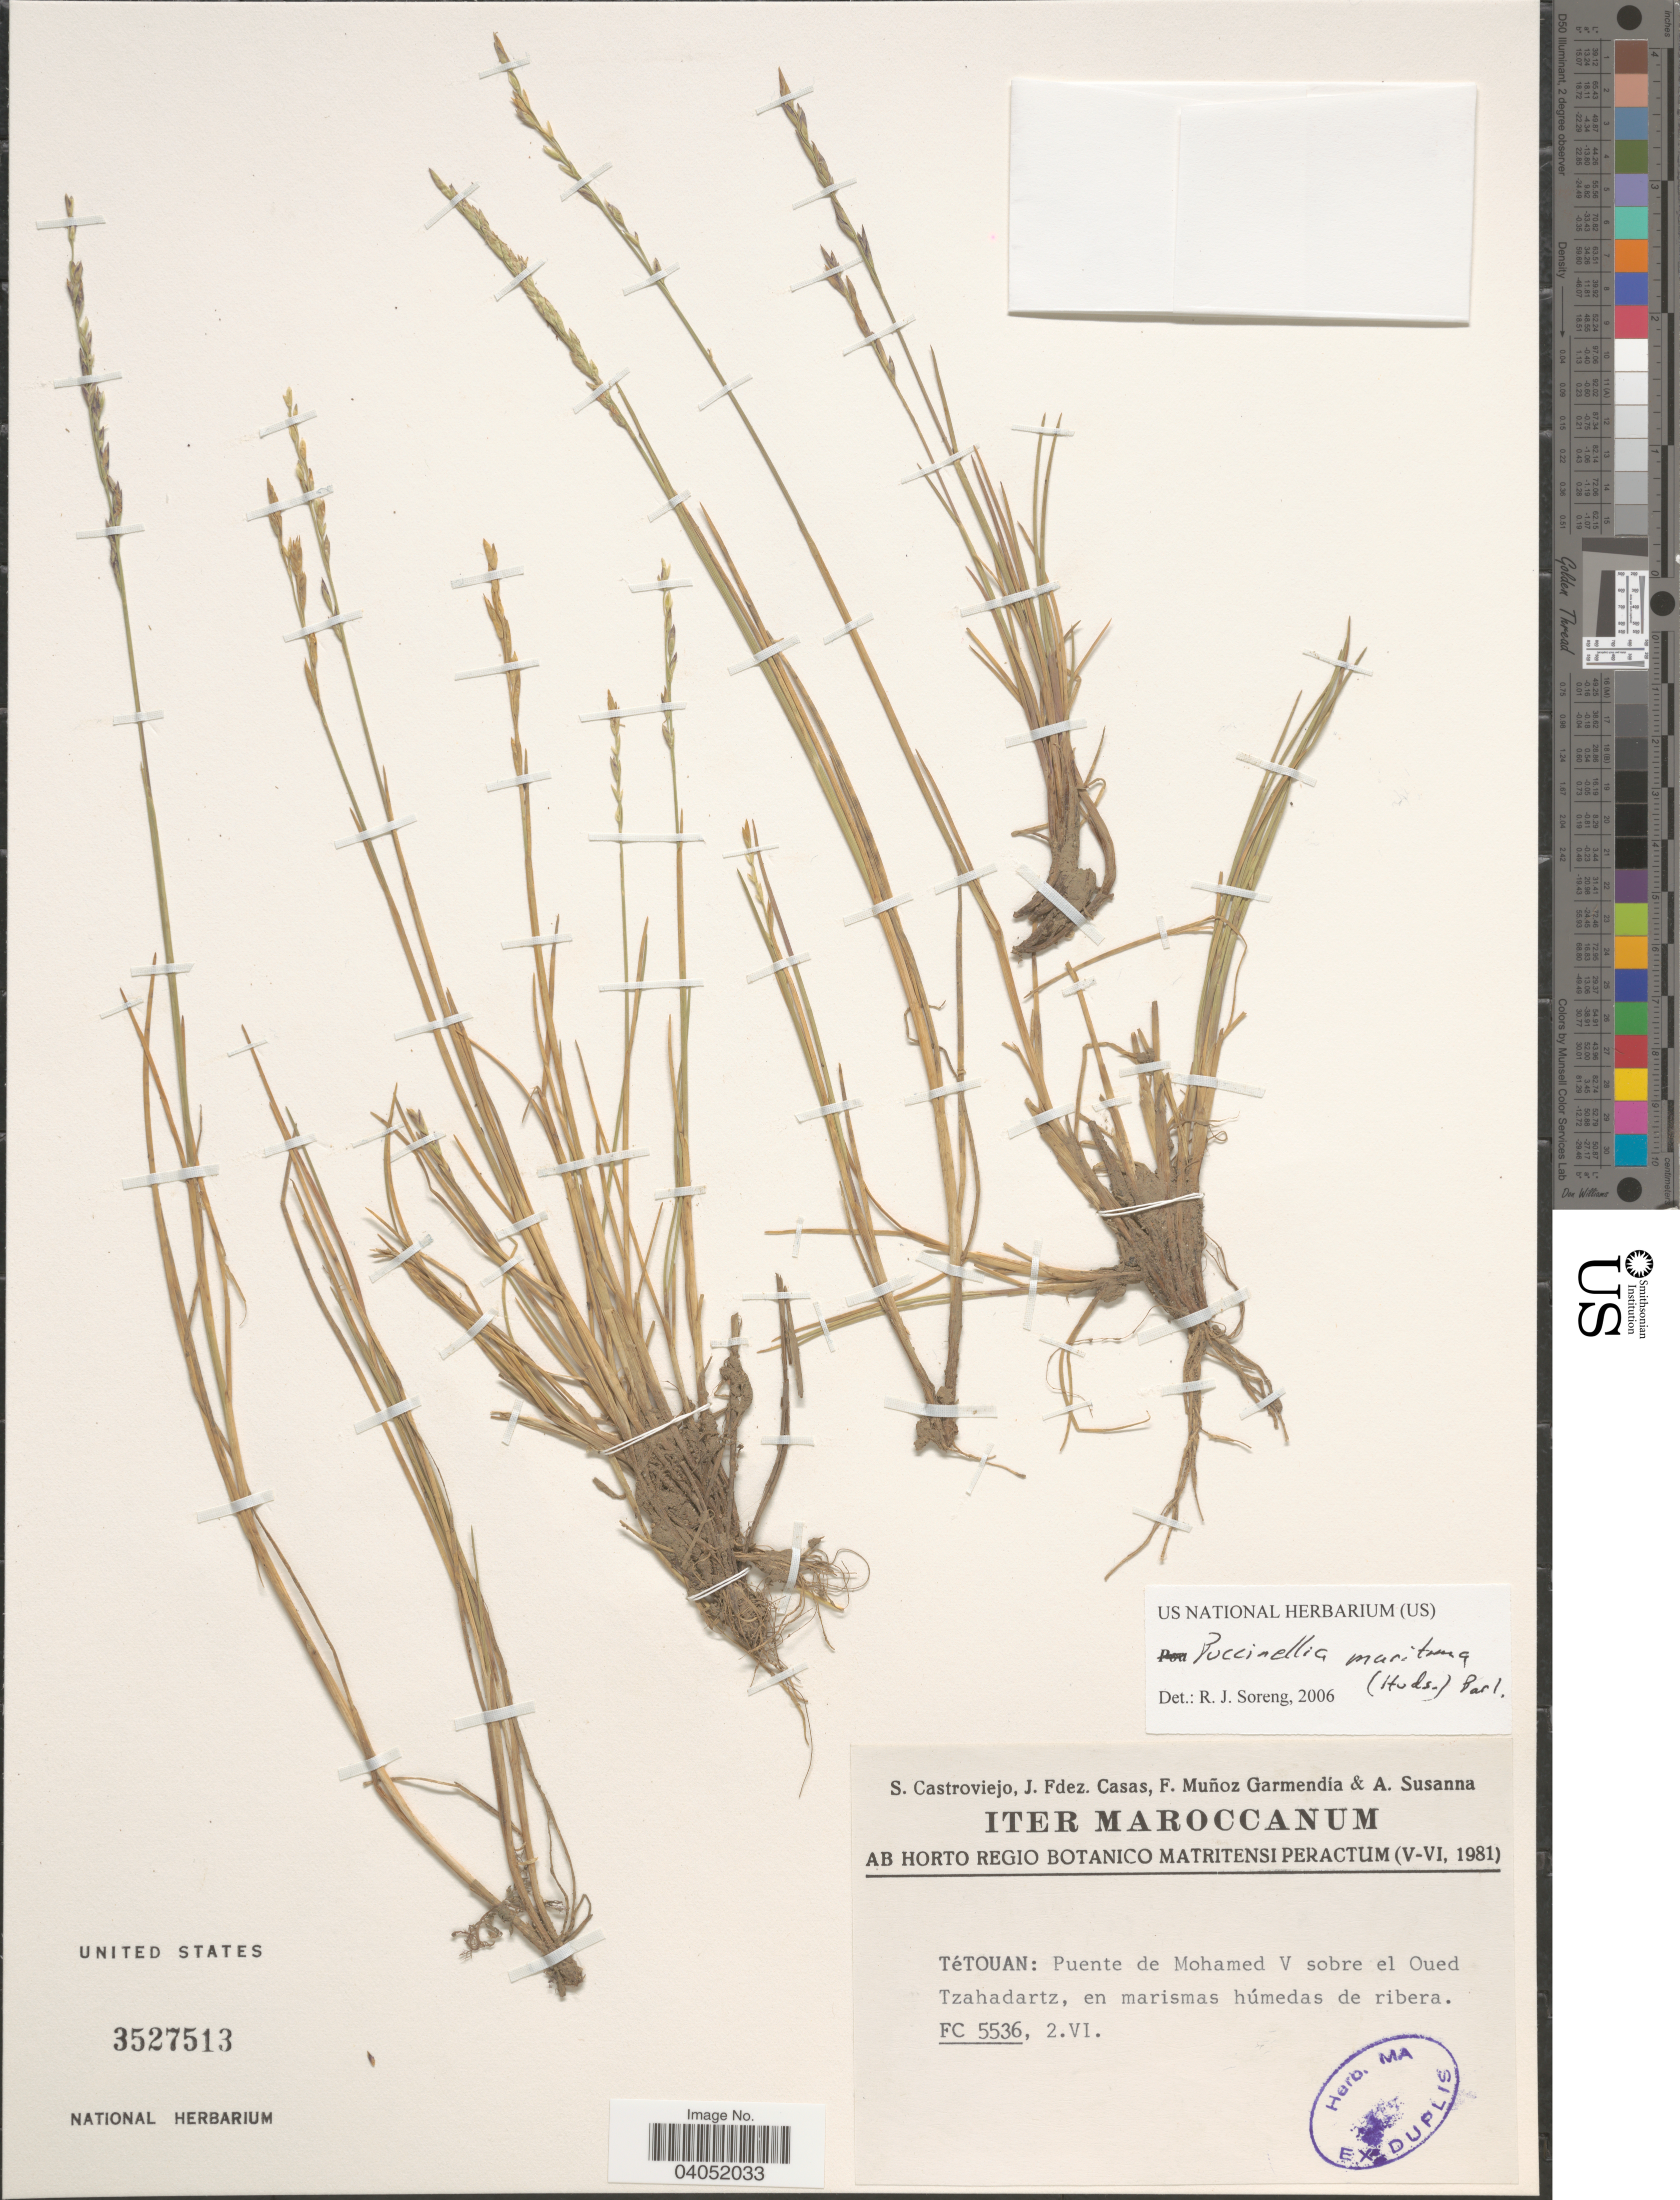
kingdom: Plantae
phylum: Tracheophyta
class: Liliopsida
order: Poales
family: Poaceae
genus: Puccinellia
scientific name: Puccinellia maritima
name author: (Huds.) Parl.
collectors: S. Castroviejo, J. Casas, F. Muñoz Garmendia & A. Susanna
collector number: FC5536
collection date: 1981-06-02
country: Morocco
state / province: Tanger-Tétouan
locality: Iter Maroccanum. Tétouan: Puente de Mohamed V sobre el Oued Tzahadartz, en marismas húmedas de ribera.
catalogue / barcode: US 3527513